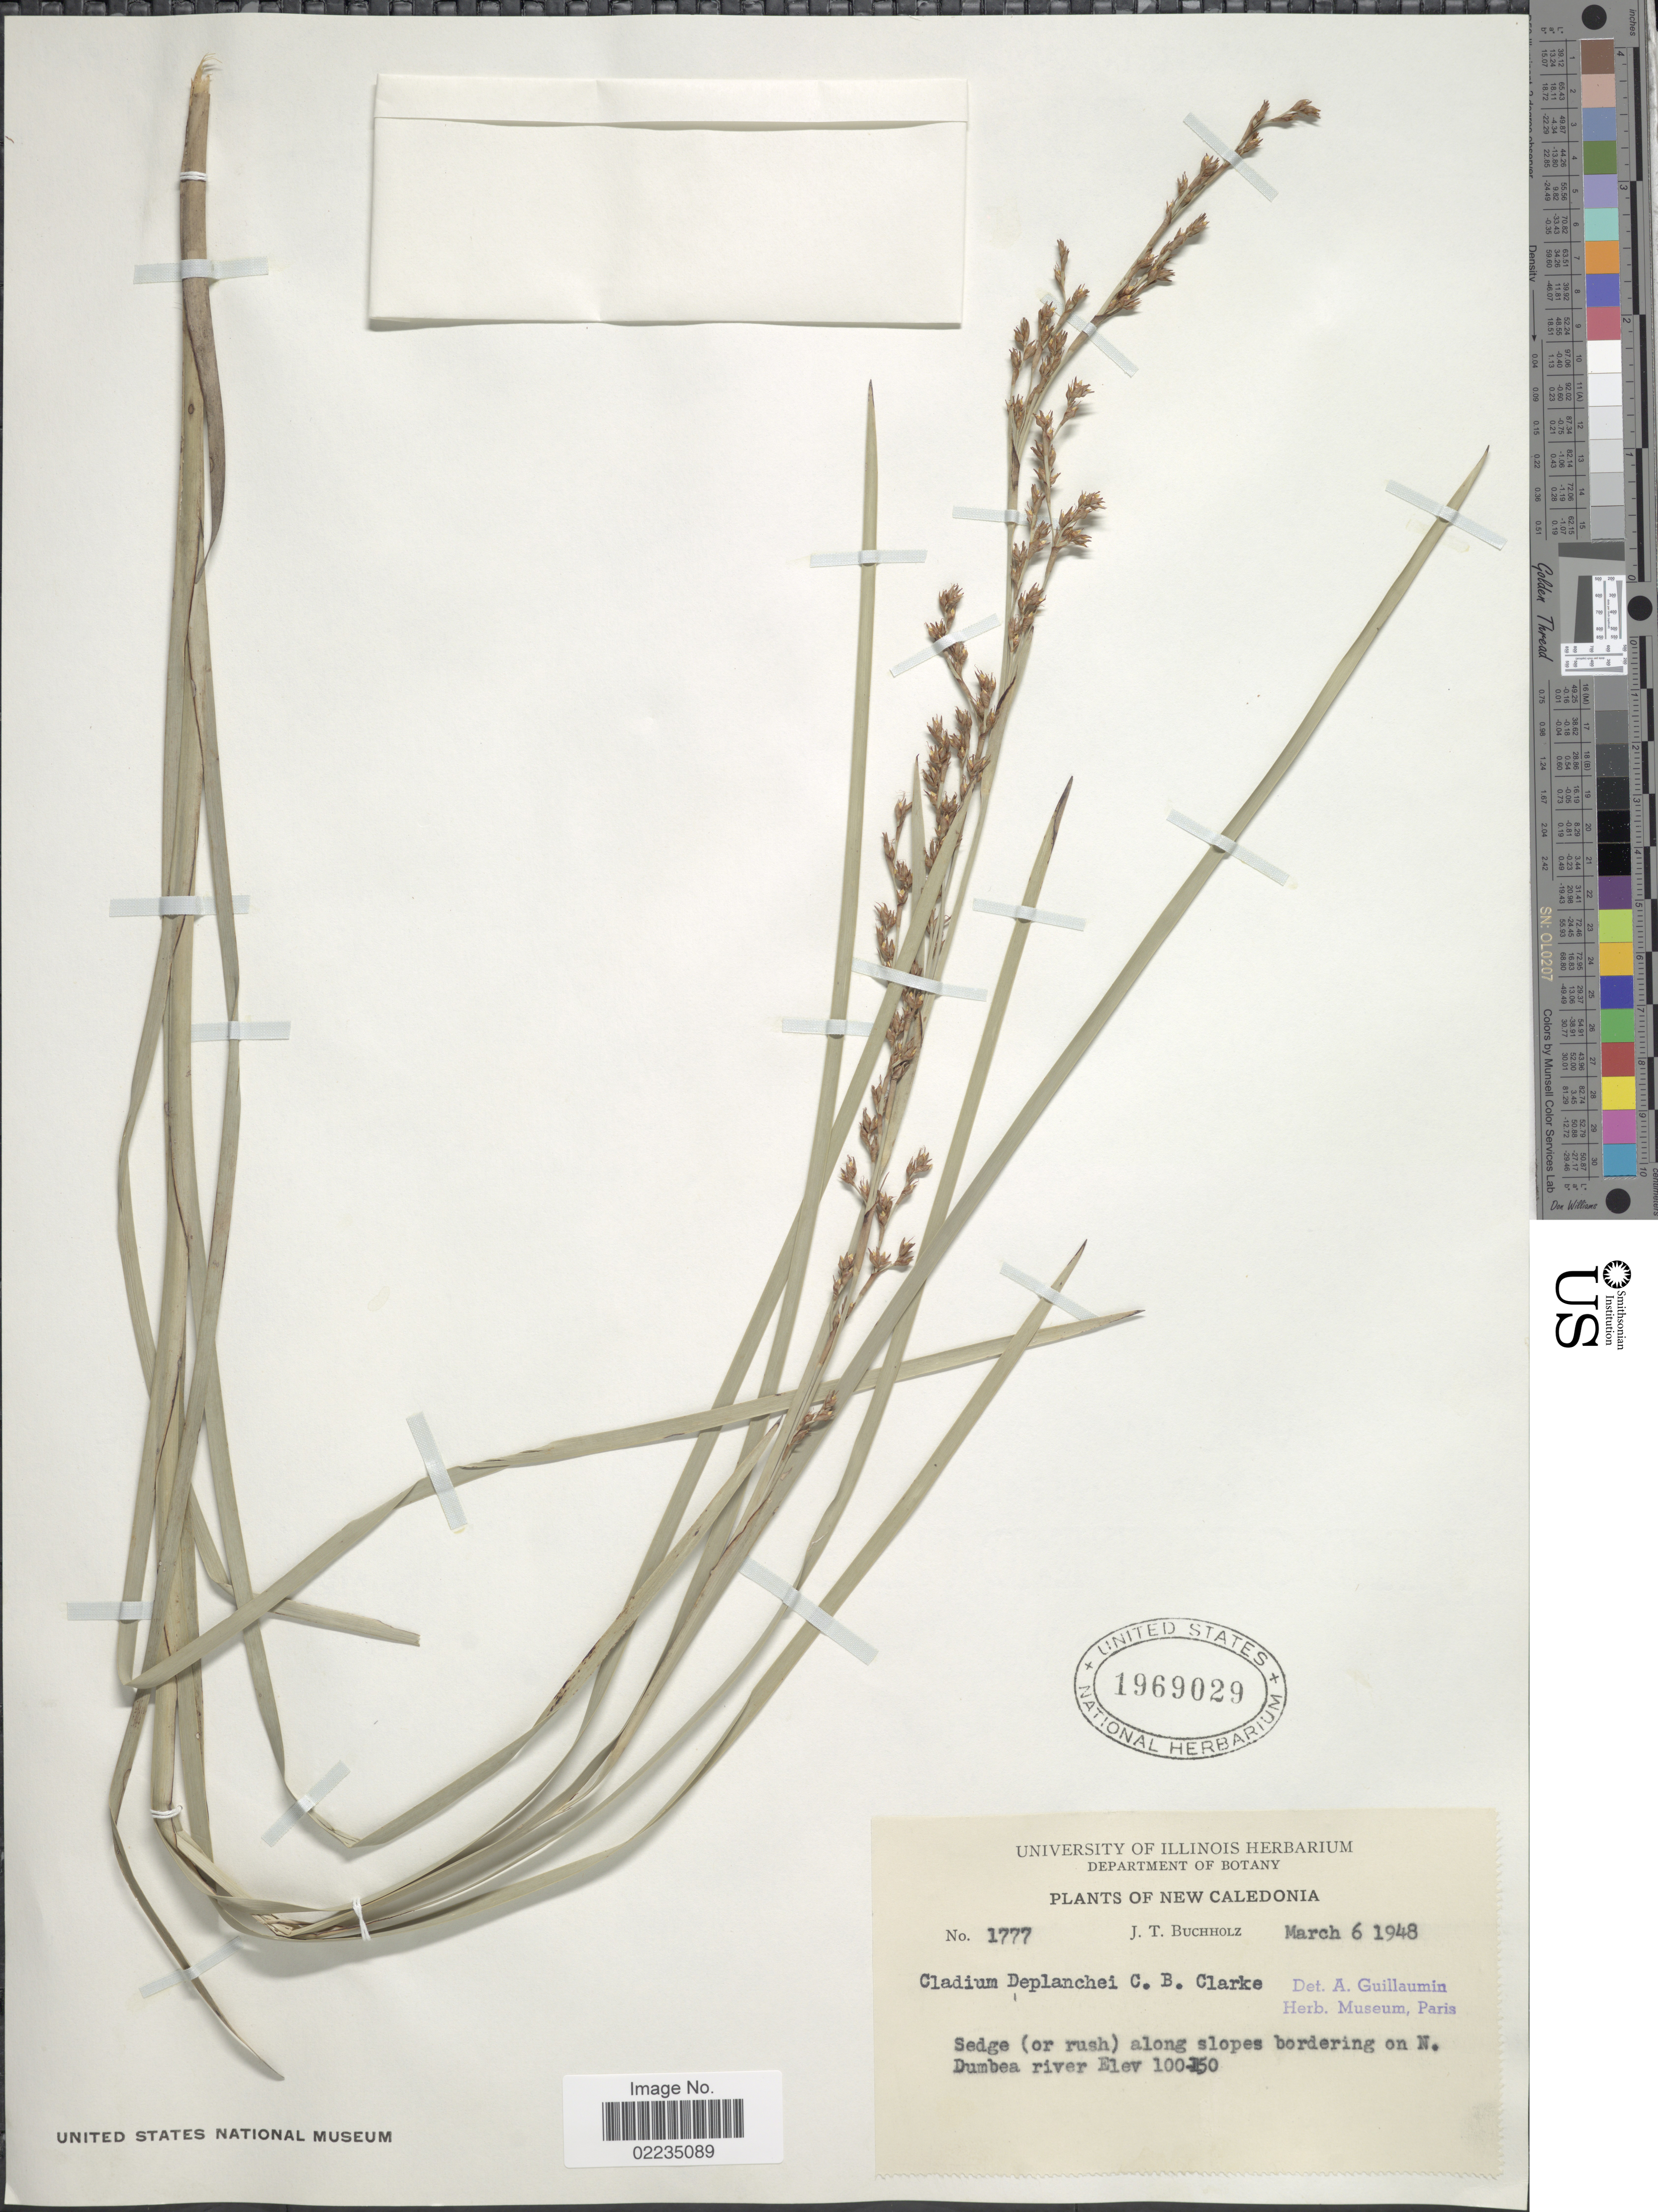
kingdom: Plantae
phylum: Tracheophyta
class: Liliopsida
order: Poales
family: Cyperaceae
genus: Machaerina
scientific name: Machaerina deplanchei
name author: (Boeckeler) T. Koyama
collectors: J. T. Buchholz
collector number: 1777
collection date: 1948-03-06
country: New Caledonia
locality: Sedge (or rush) along slopes bordering on N. Dumbea river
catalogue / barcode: US 1969029